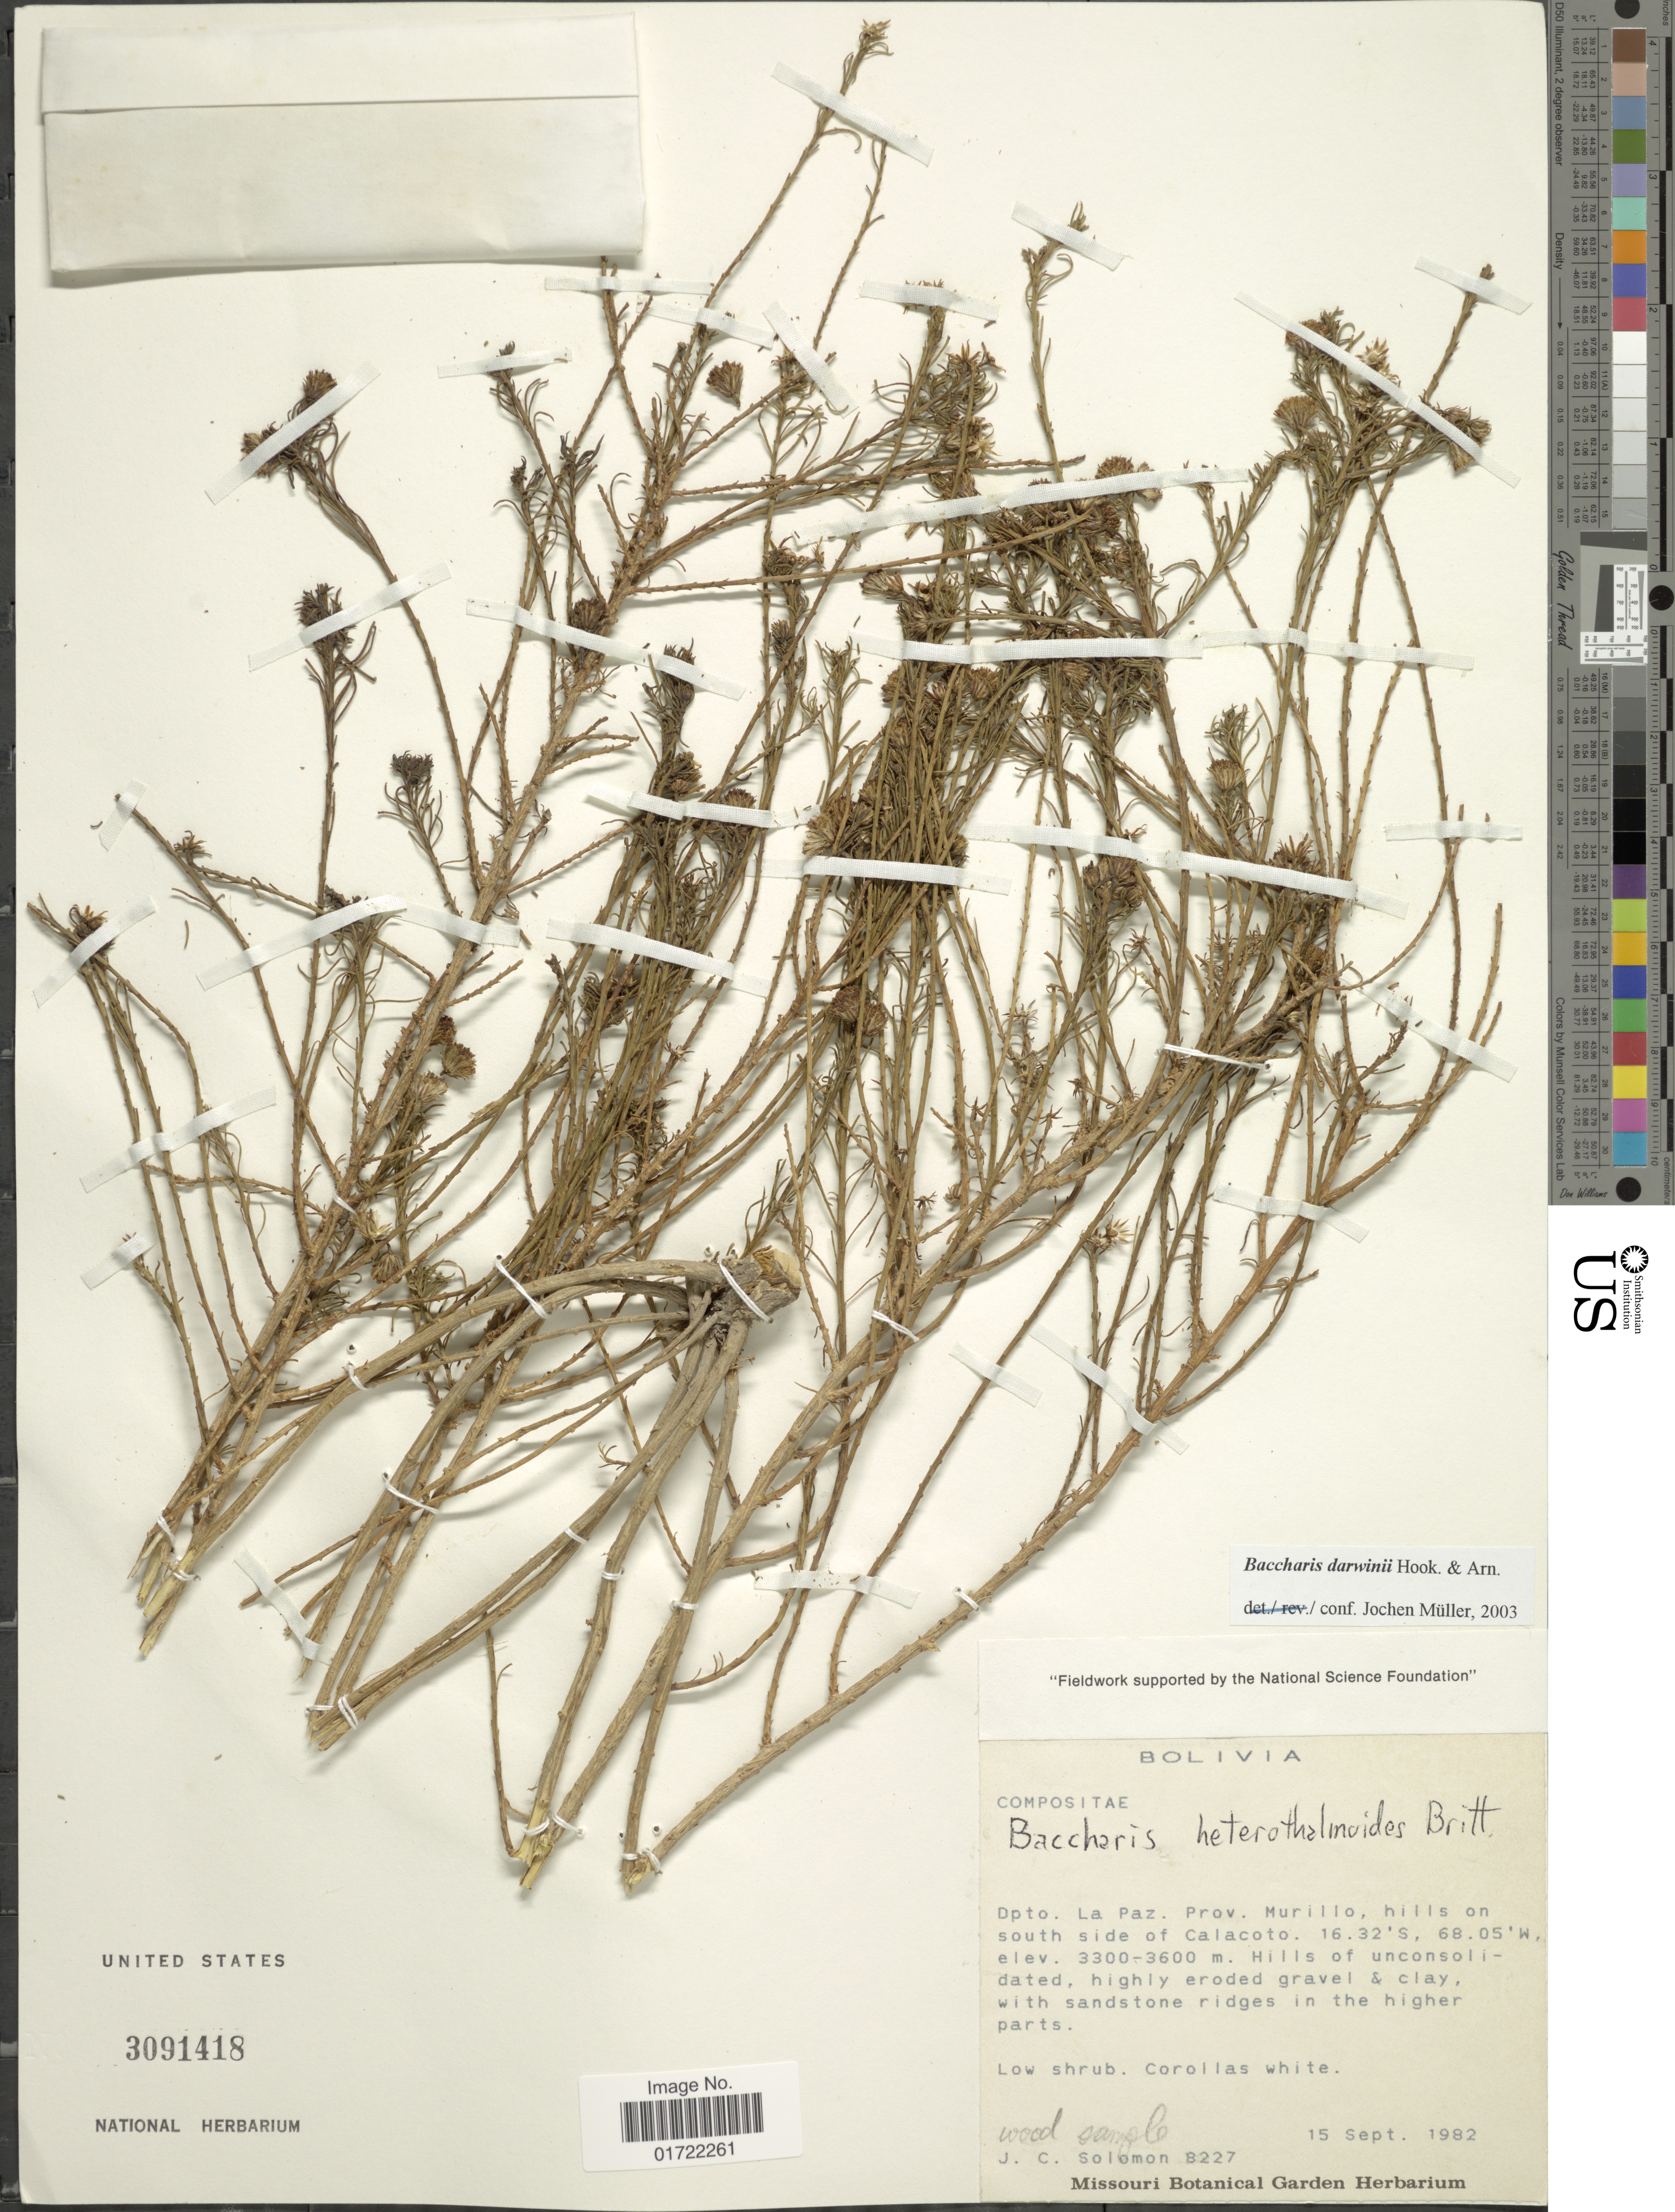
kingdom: Plantae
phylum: Tracheophyta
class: Magnoliopsida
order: Asterales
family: Asteraceae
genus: Baccharis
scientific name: Baccharis darwinii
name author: Hook. & Arn.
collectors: J. C. Solomon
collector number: B227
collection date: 1982-09-15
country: Bolivia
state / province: La Paz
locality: Prov. Murillo, hills on south side of Calacoto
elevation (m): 3300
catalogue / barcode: US 3091418